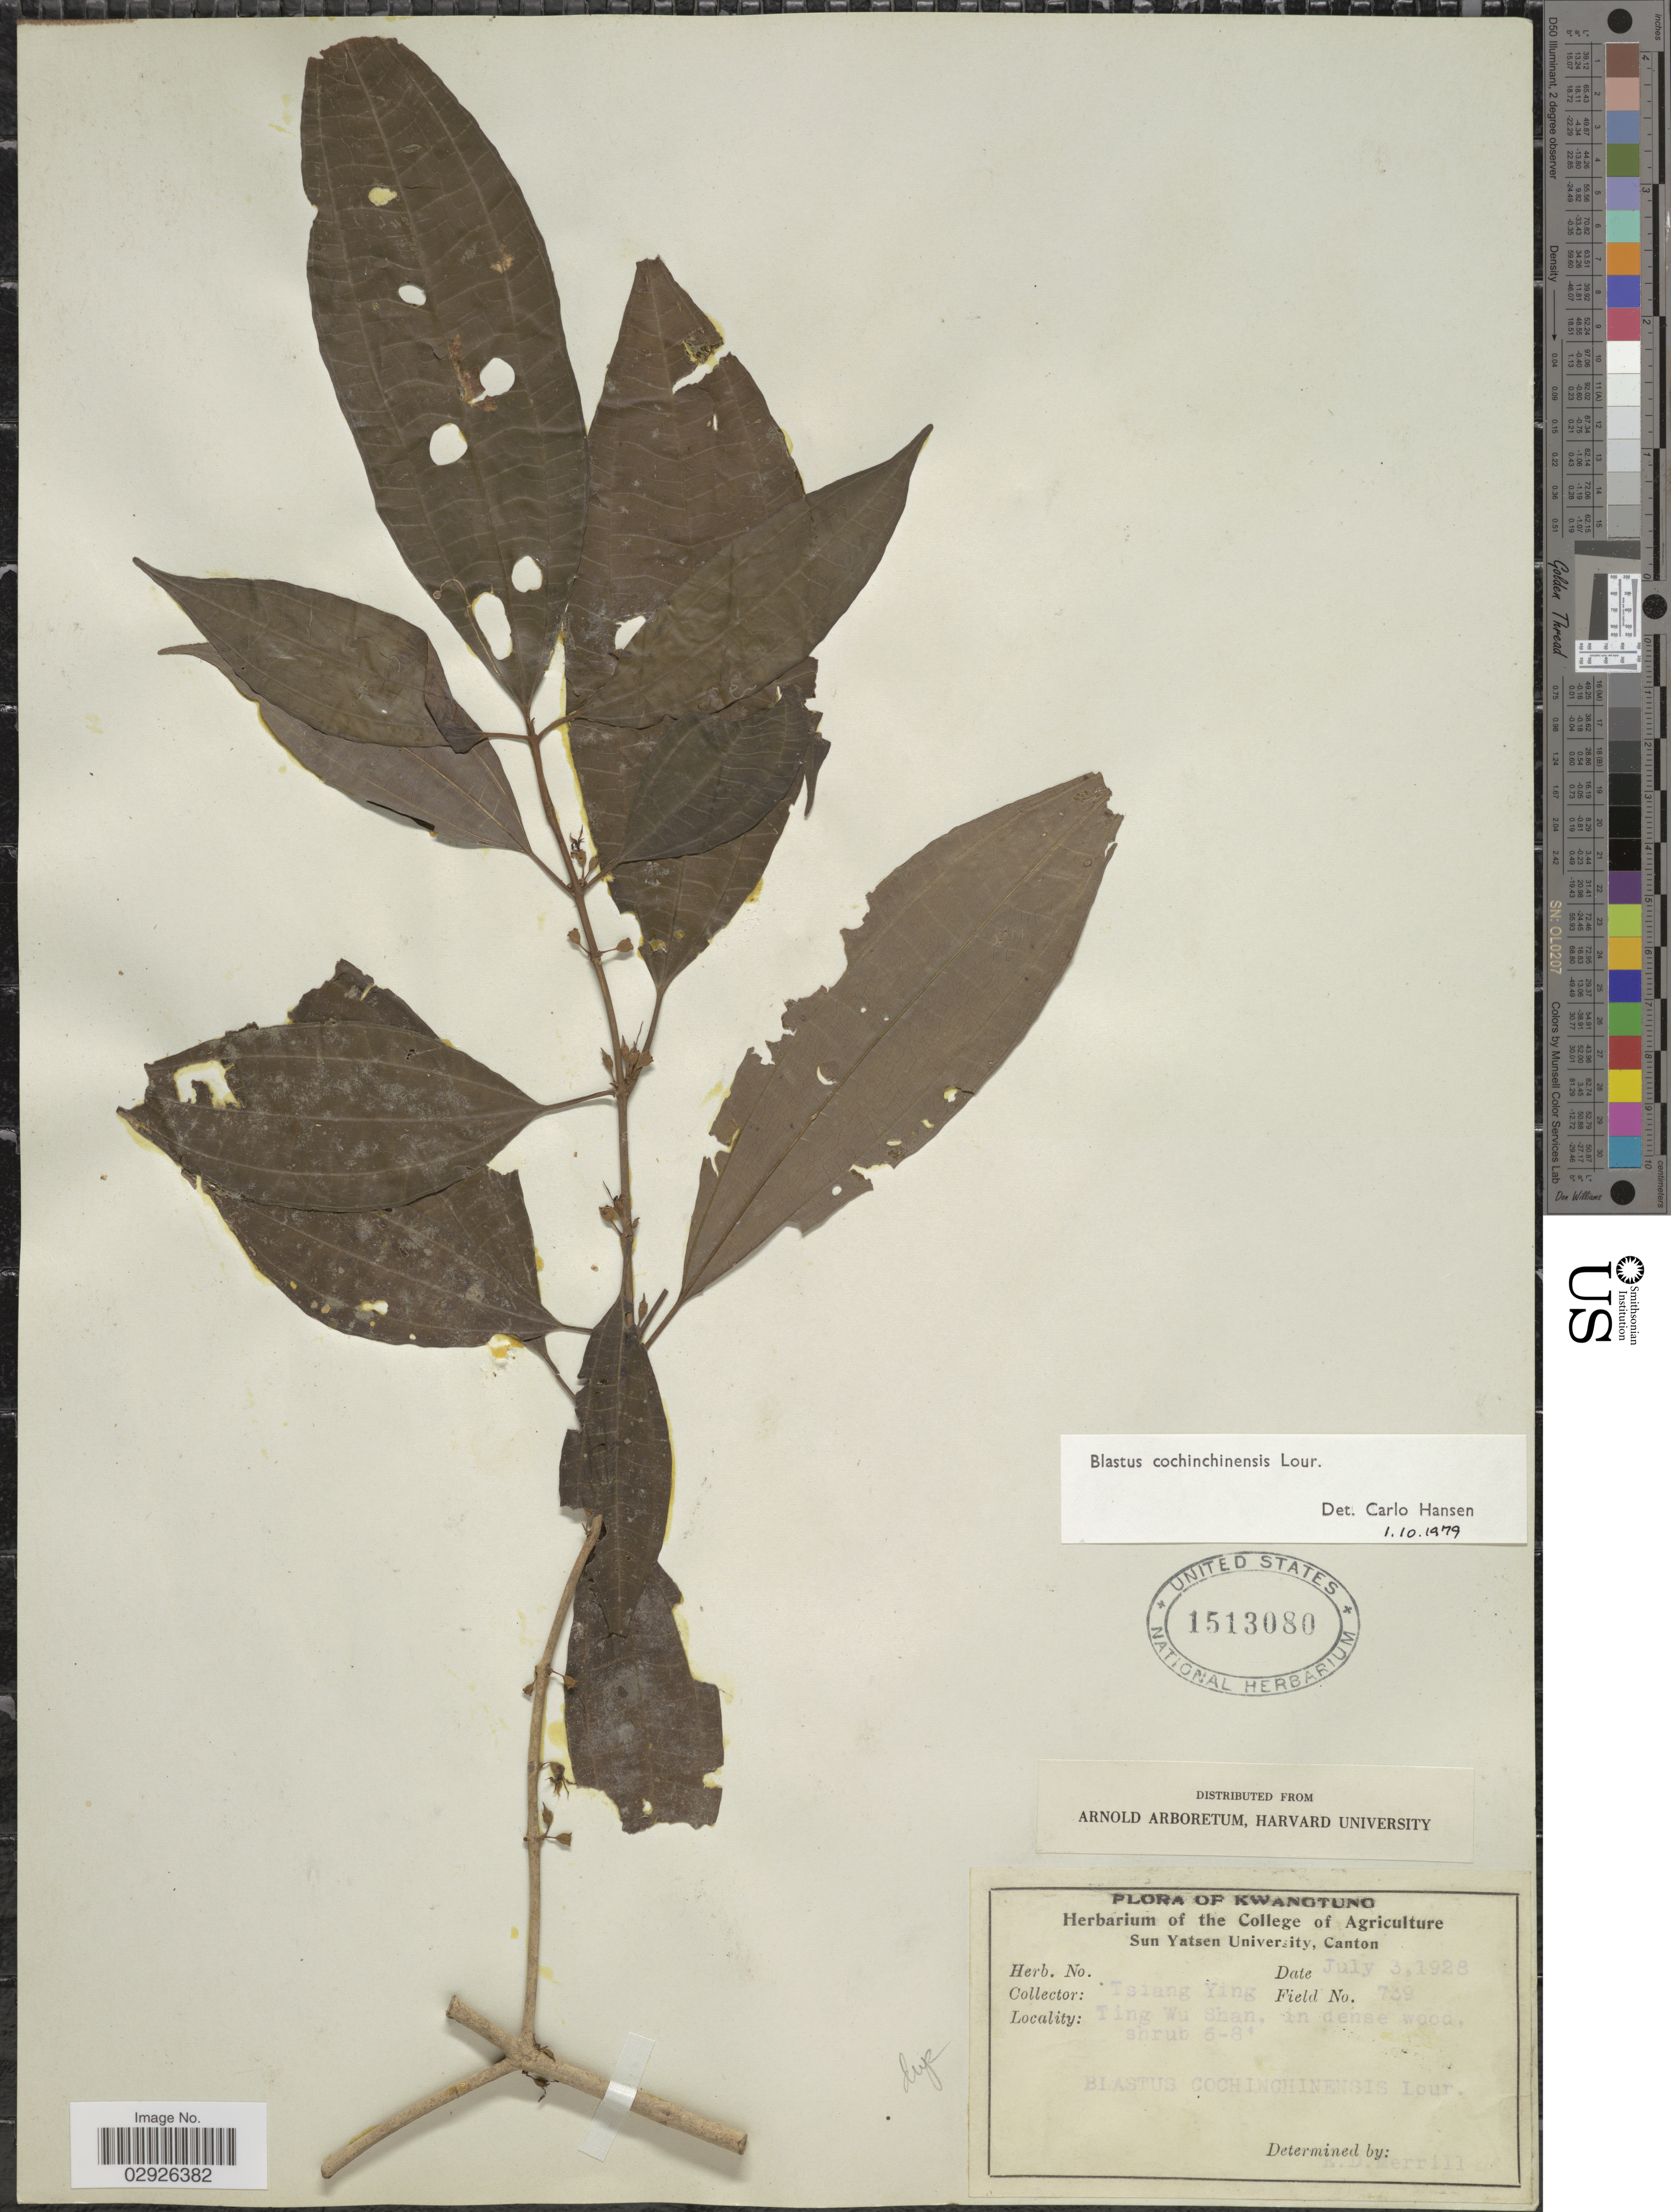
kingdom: Plantae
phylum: Tracheophyta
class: Magnoliopsida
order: Myrtales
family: Melastomataceae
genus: Blastus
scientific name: Blastus cochinchinensis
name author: Lour.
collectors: T. Ying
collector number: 739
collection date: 1928-07-03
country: China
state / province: Guangdong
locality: Kwangtung, Ting Wu Shan.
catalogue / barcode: US 1513080